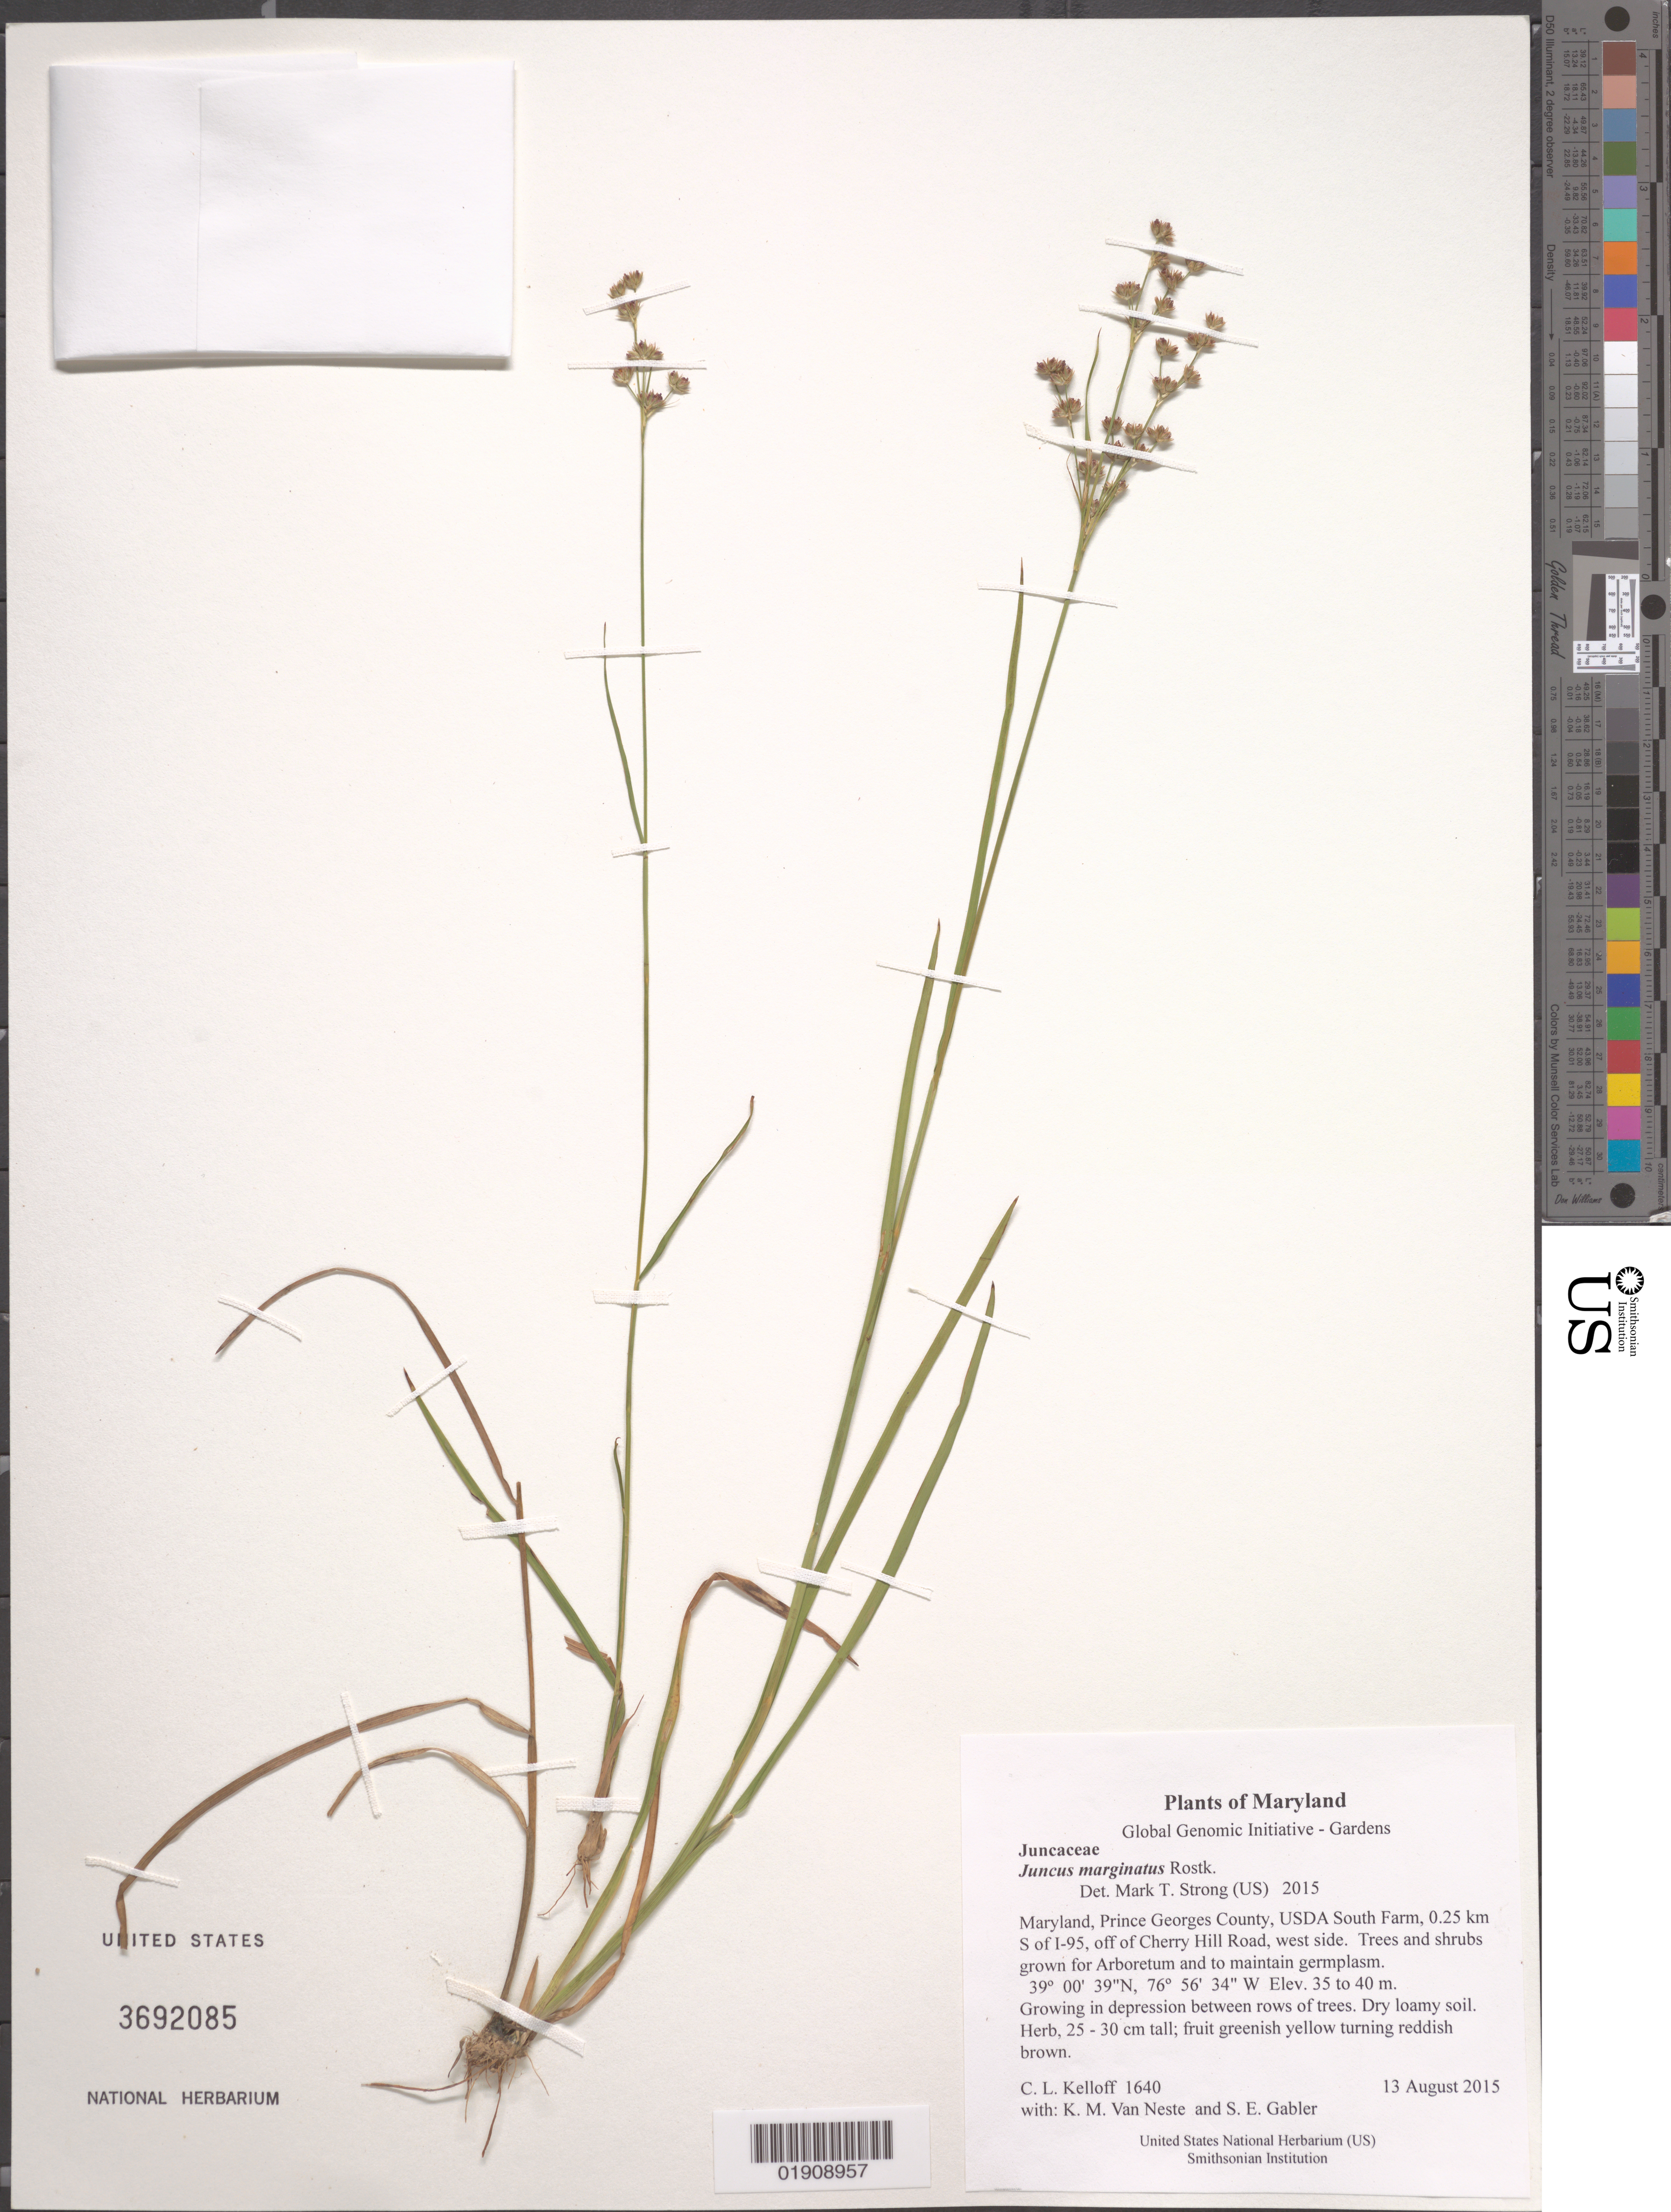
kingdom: Plantae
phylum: Tracheophyta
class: Liliopsida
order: Poales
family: Juncaceae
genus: Juncus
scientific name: Juncus marginatus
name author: Rostk.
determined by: Strong, M. T., (US), Smithsonian Institution - National Museum of Natural History (UNITED STATES)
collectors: C. L. Kelloff, K. M. Van Neste & S. E. Gabler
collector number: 1640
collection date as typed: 13 August 2015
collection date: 2015-08-13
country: United States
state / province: Maryland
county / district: Prince George's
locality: USDA South Farm, 0.25 km S of I-95, off of Cherry Hill Road, west side. Trees and shrubs grown for Arboretum and to maintain germplasm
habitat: Growing in depression between rows of trees. Dry loamy soil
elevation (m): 35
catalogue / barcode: US 3692085